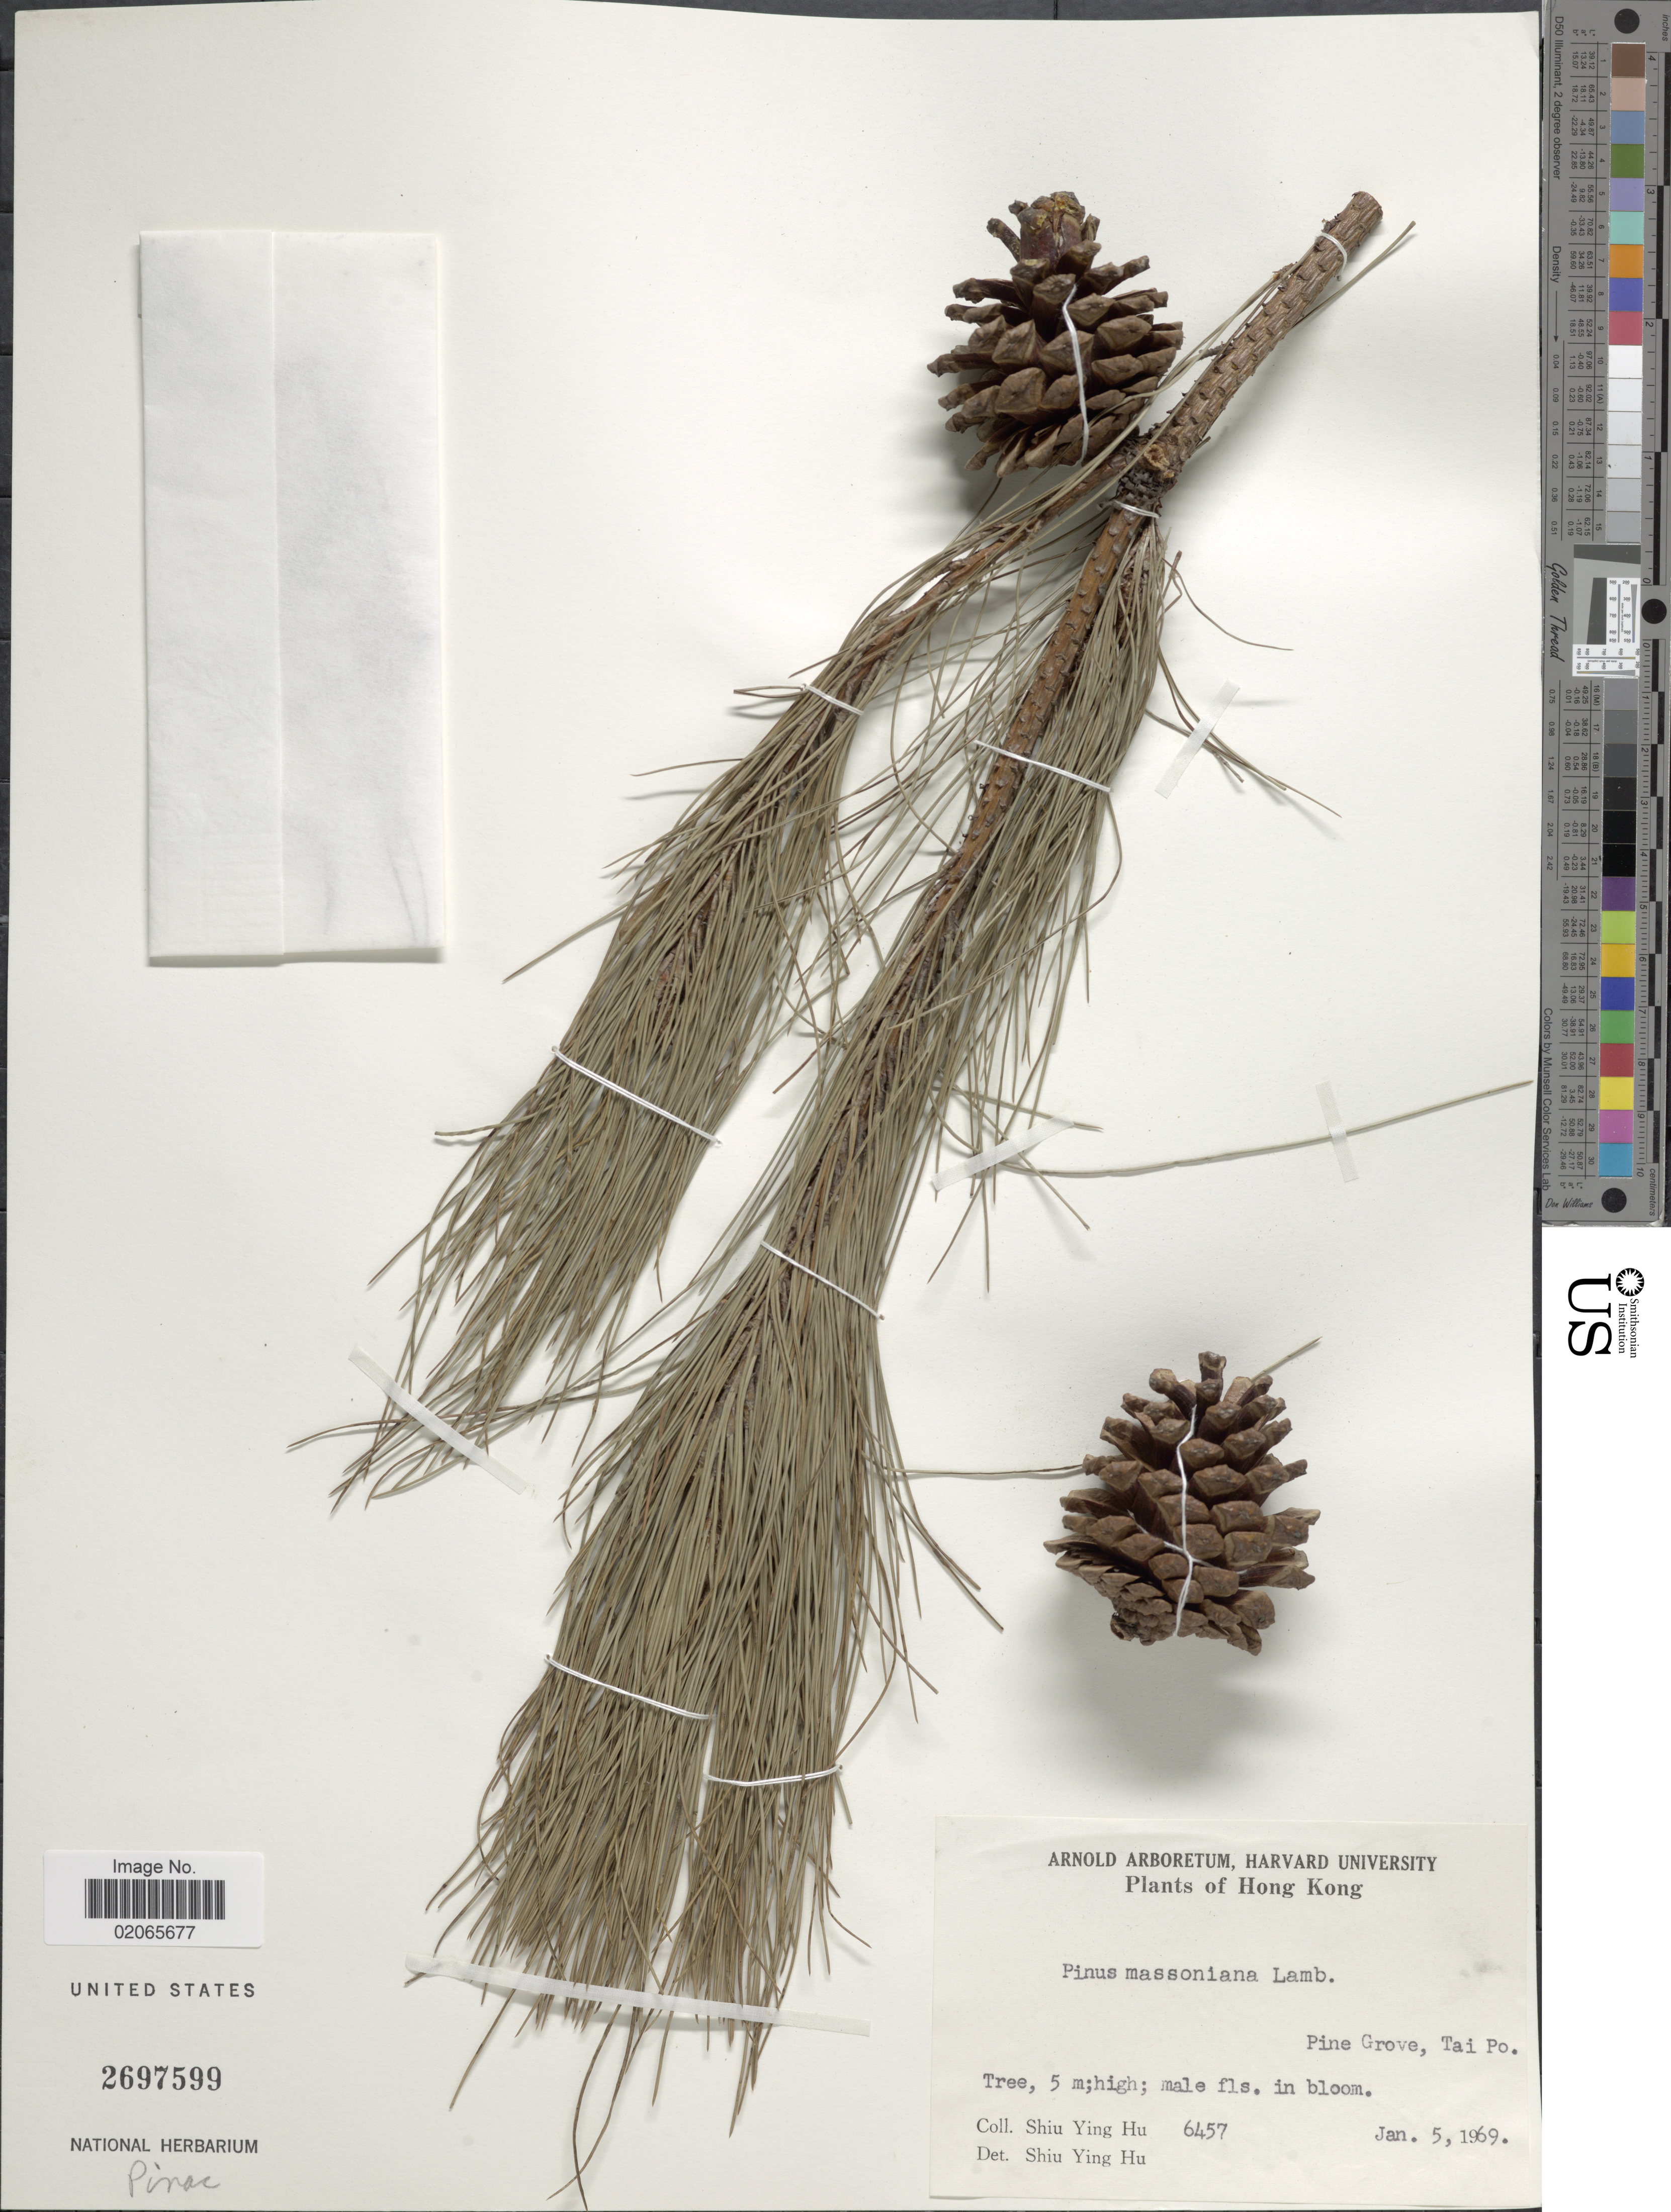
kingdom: Plantae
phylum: Tracheophyta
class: Pinopsida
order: Pinales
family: Pinaceae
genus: Pinus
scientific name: Pinus massoniana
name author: D. Don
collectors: S. Y. Hu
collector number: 6457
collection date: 1969-01-05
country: China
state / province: Hong Kong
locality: Pine Grove, Tai Po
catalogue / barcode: US 2697599